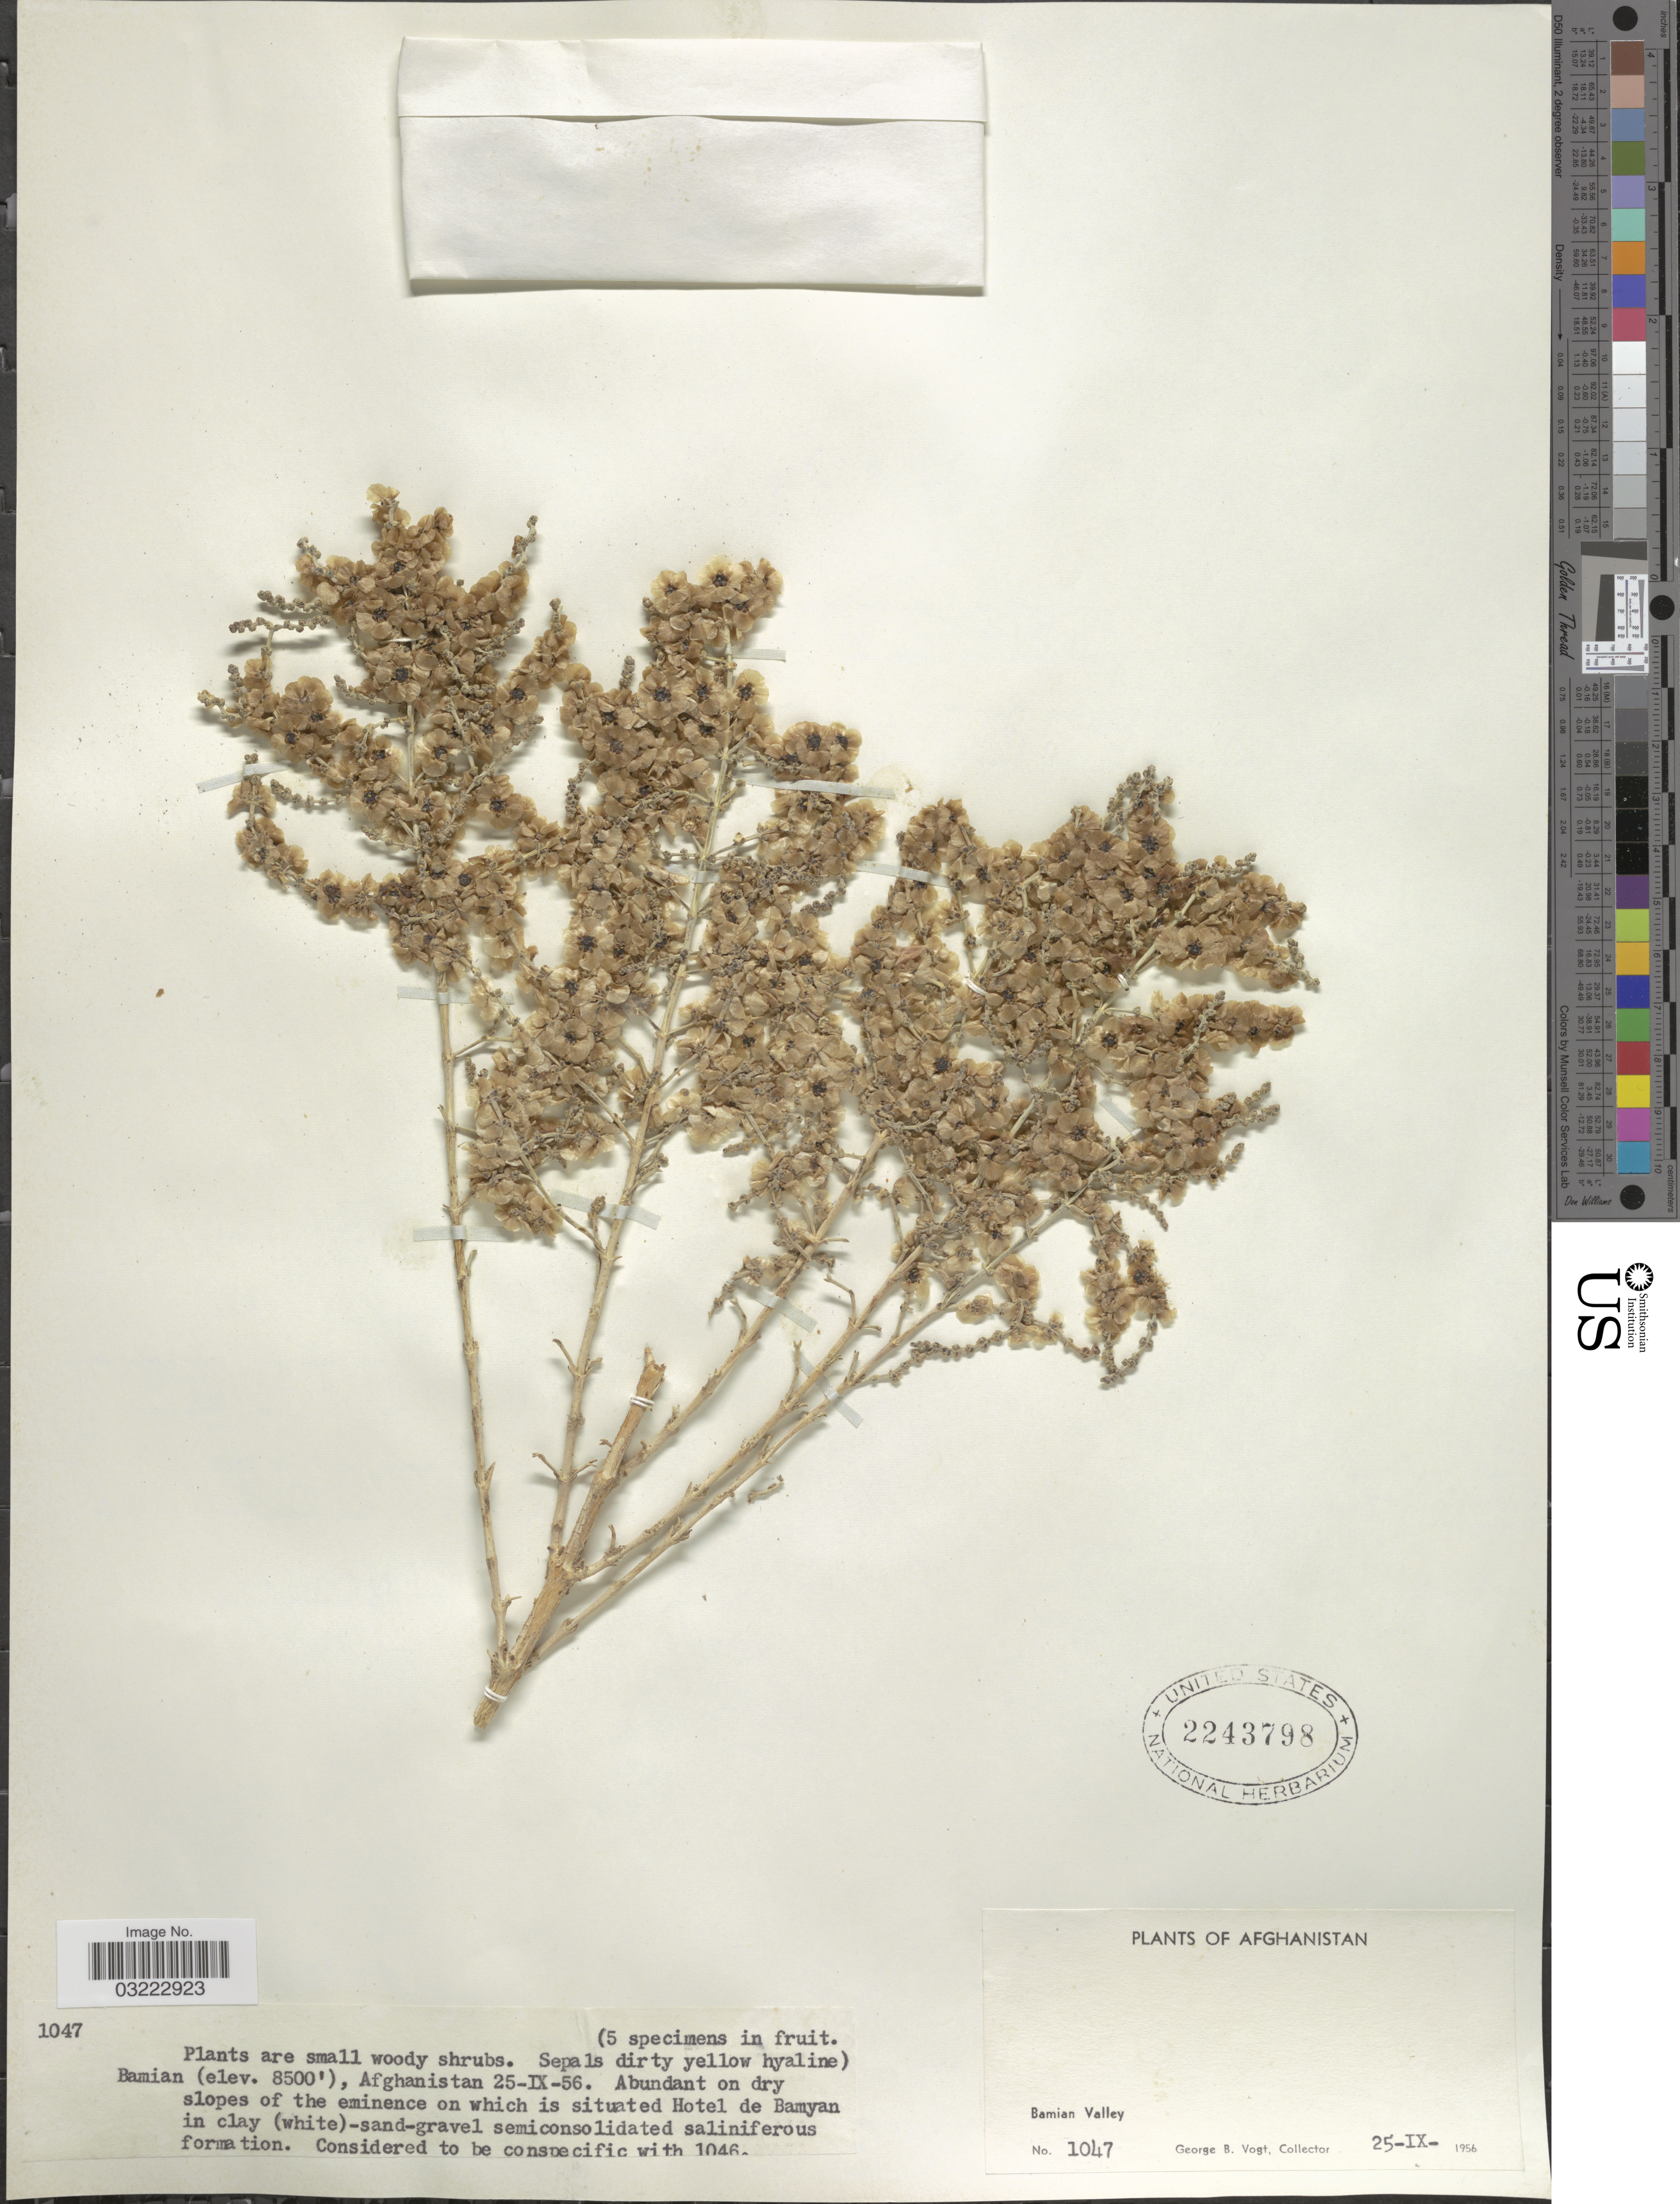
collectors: G. B. Vogt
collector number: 1047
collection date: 1956-09-25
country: Afghanistan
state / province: Bamian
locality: Bamian Valley. Bamian. On dry slopes of the eminence on which is situated Hotel de Bamyan.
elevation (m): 2591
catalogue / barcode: US 2243798